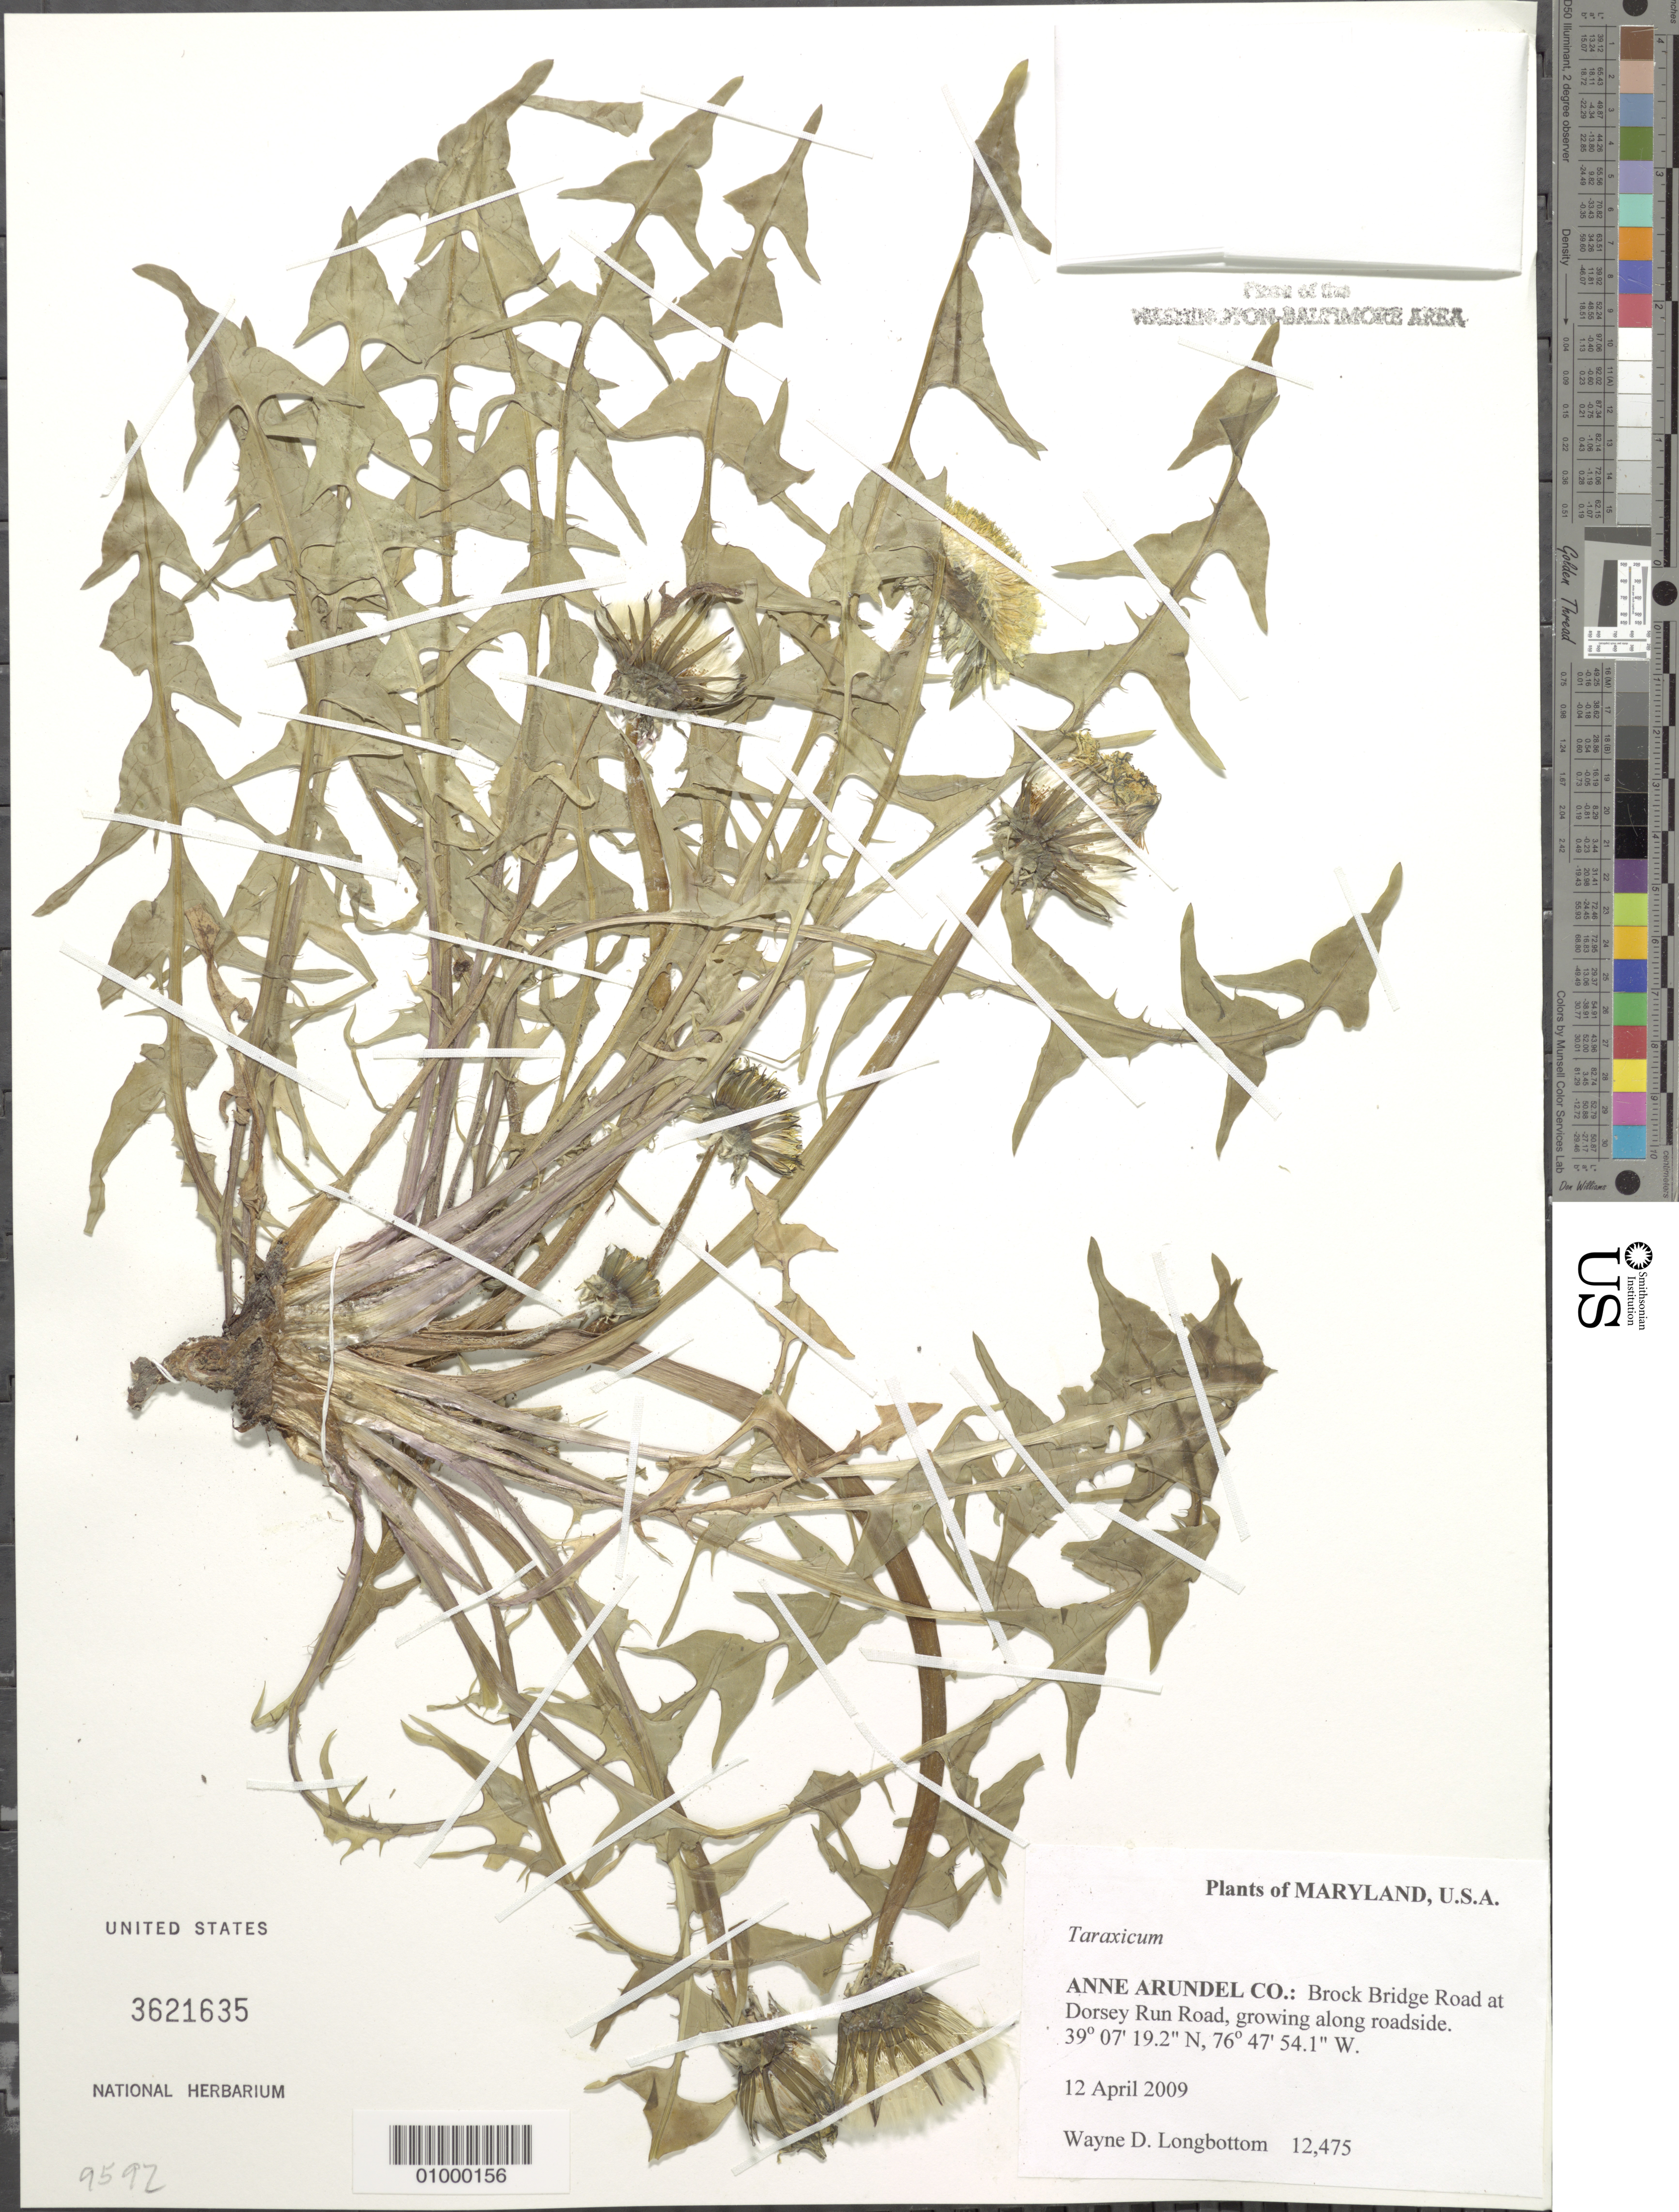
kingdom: Plantae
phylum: Tracheophyta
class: Magnoliopsida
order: Asterales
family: Asteraceae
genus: Taraxacum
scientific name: Taraxacum officinale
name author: G.H. Weber ex F.H. Wigg.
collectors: W. D. Longbottom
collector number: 12475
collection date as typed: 12 April 2009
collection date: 2009-04-12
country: United States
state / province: Maryland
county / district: Anne Arundel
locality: Brock Bridge Road at Dorsey Run Road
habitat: growing along the roadside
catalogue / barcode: US 3621635